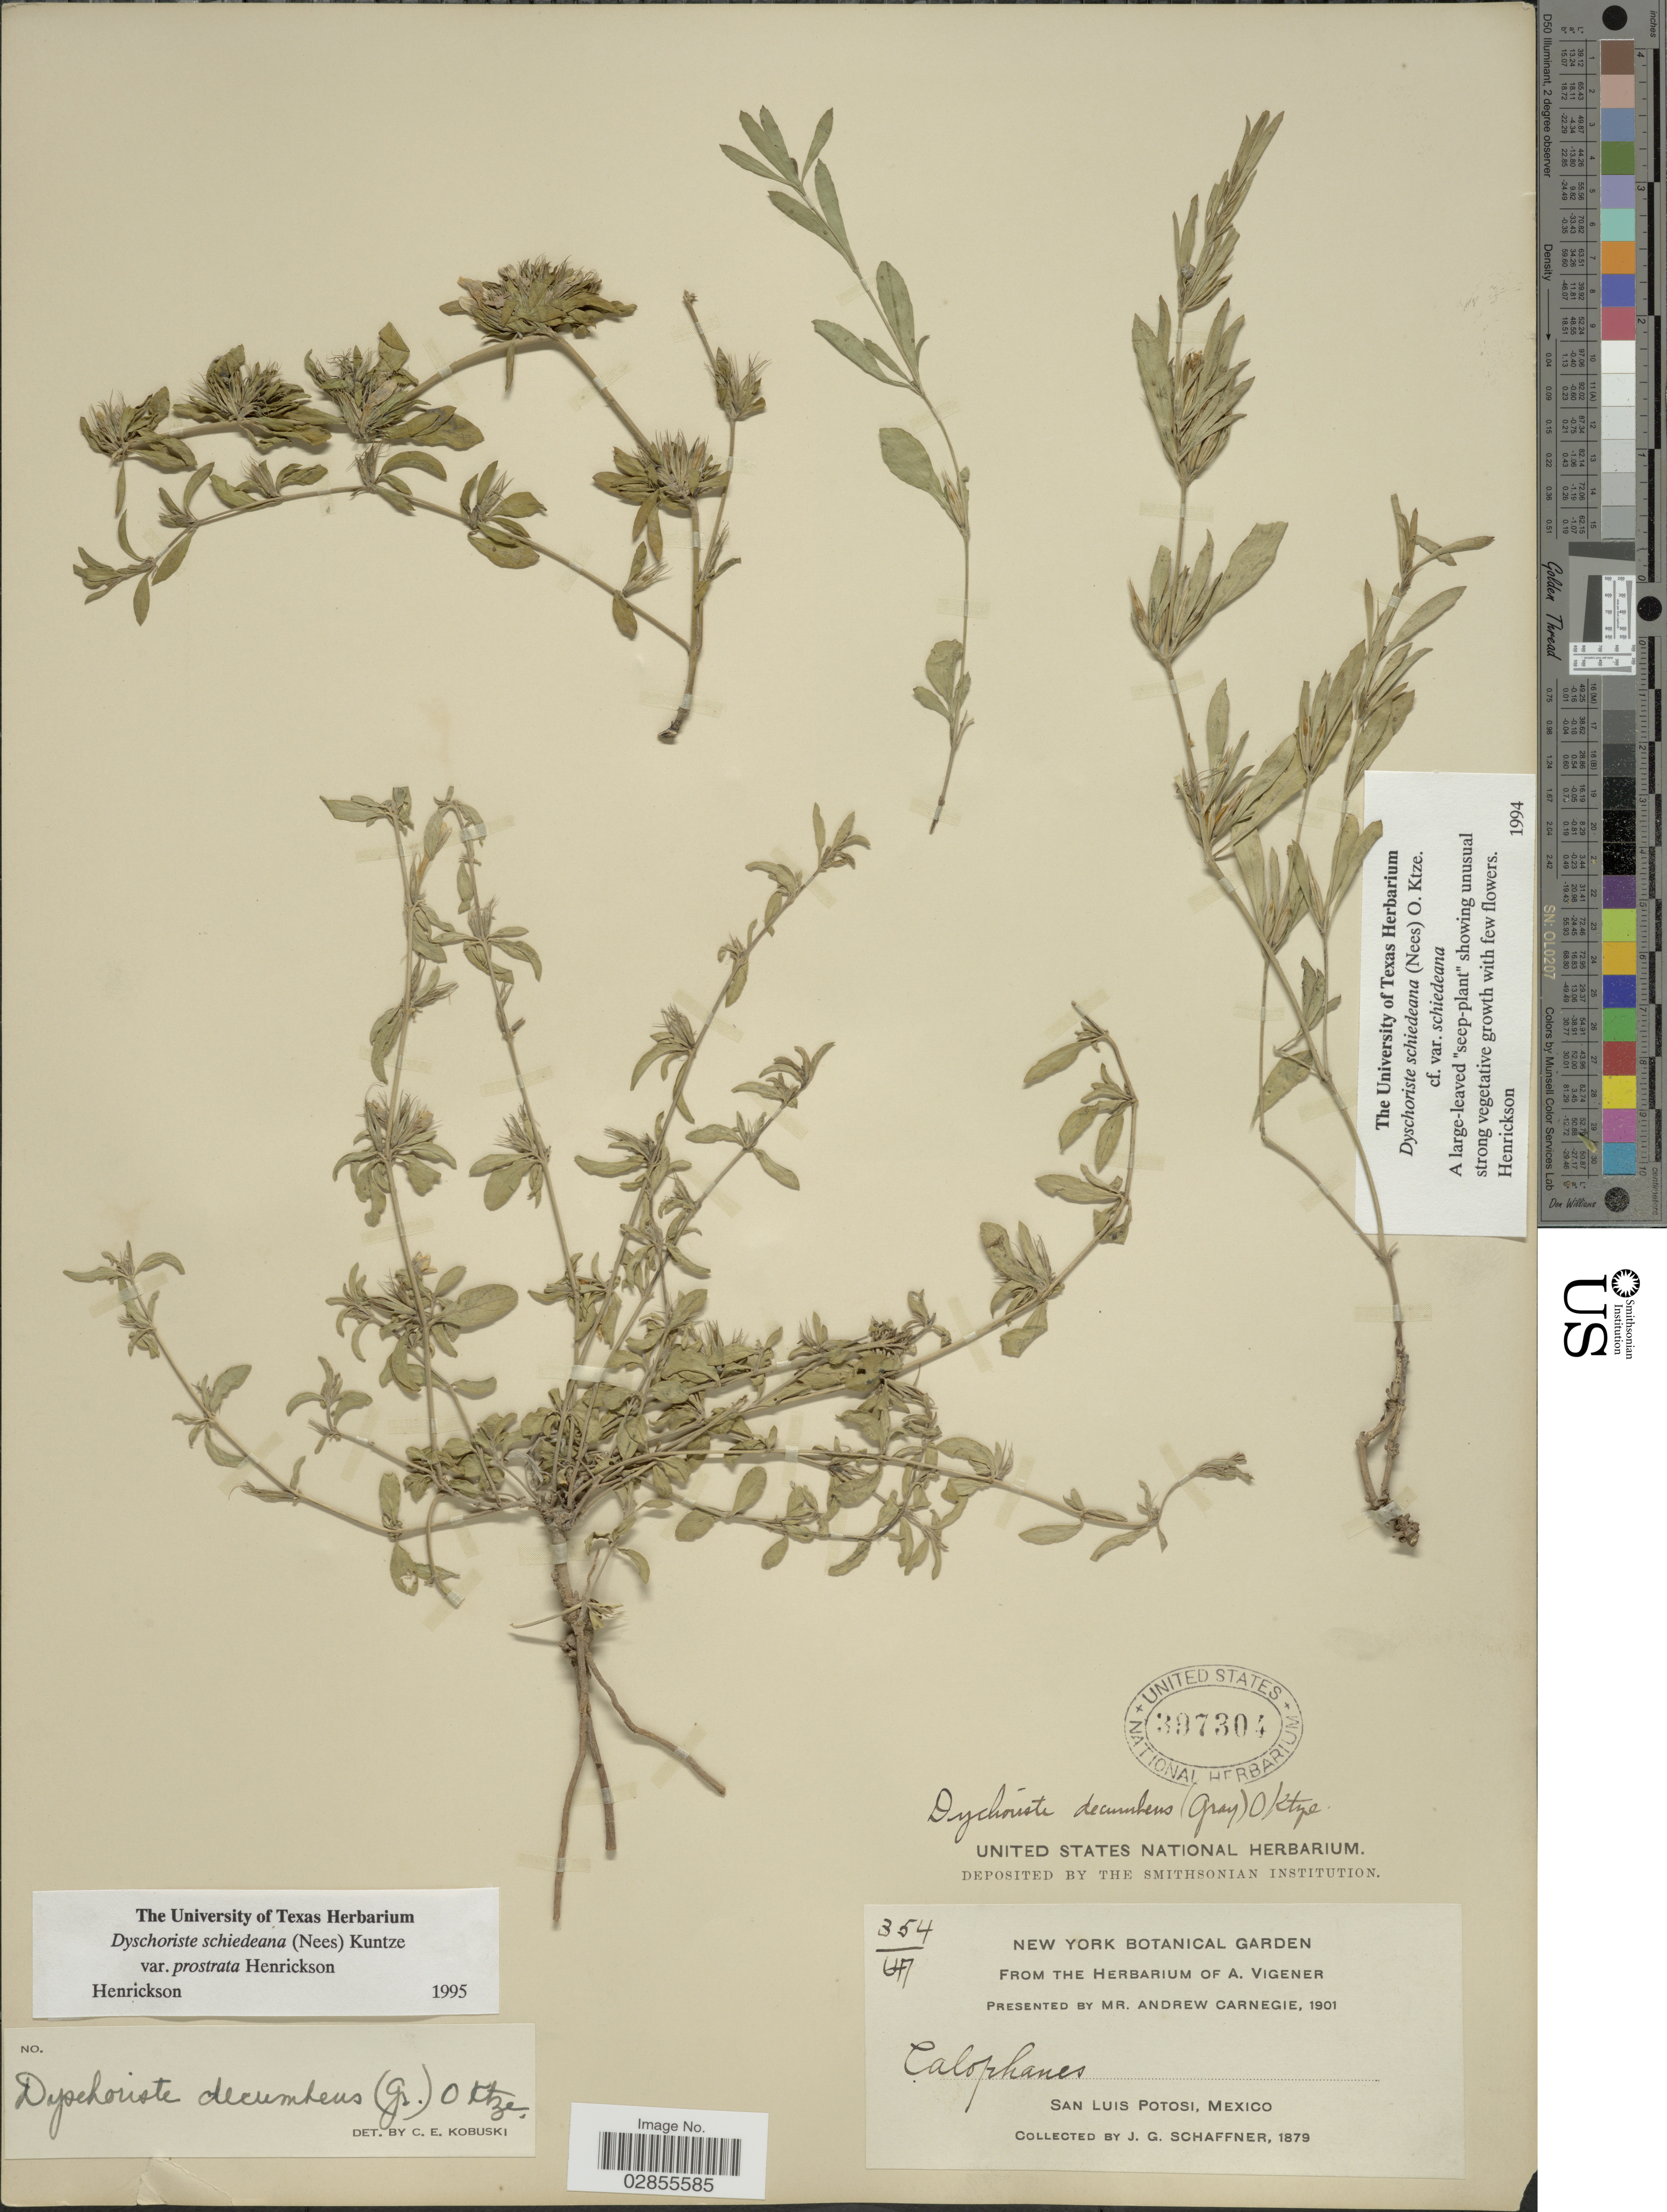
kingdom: Plantae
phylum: Tracheophyta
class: Magnoliopsida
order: Lamiales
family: Acanthaceae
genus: Dyschoriste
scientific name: Dyschoriste schiedeana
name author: (Nees) Kuntze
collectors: J. G. Schaffner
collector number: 354/647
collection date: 1879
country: Mexico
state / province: San Luis Potosí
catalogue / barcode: US 397304